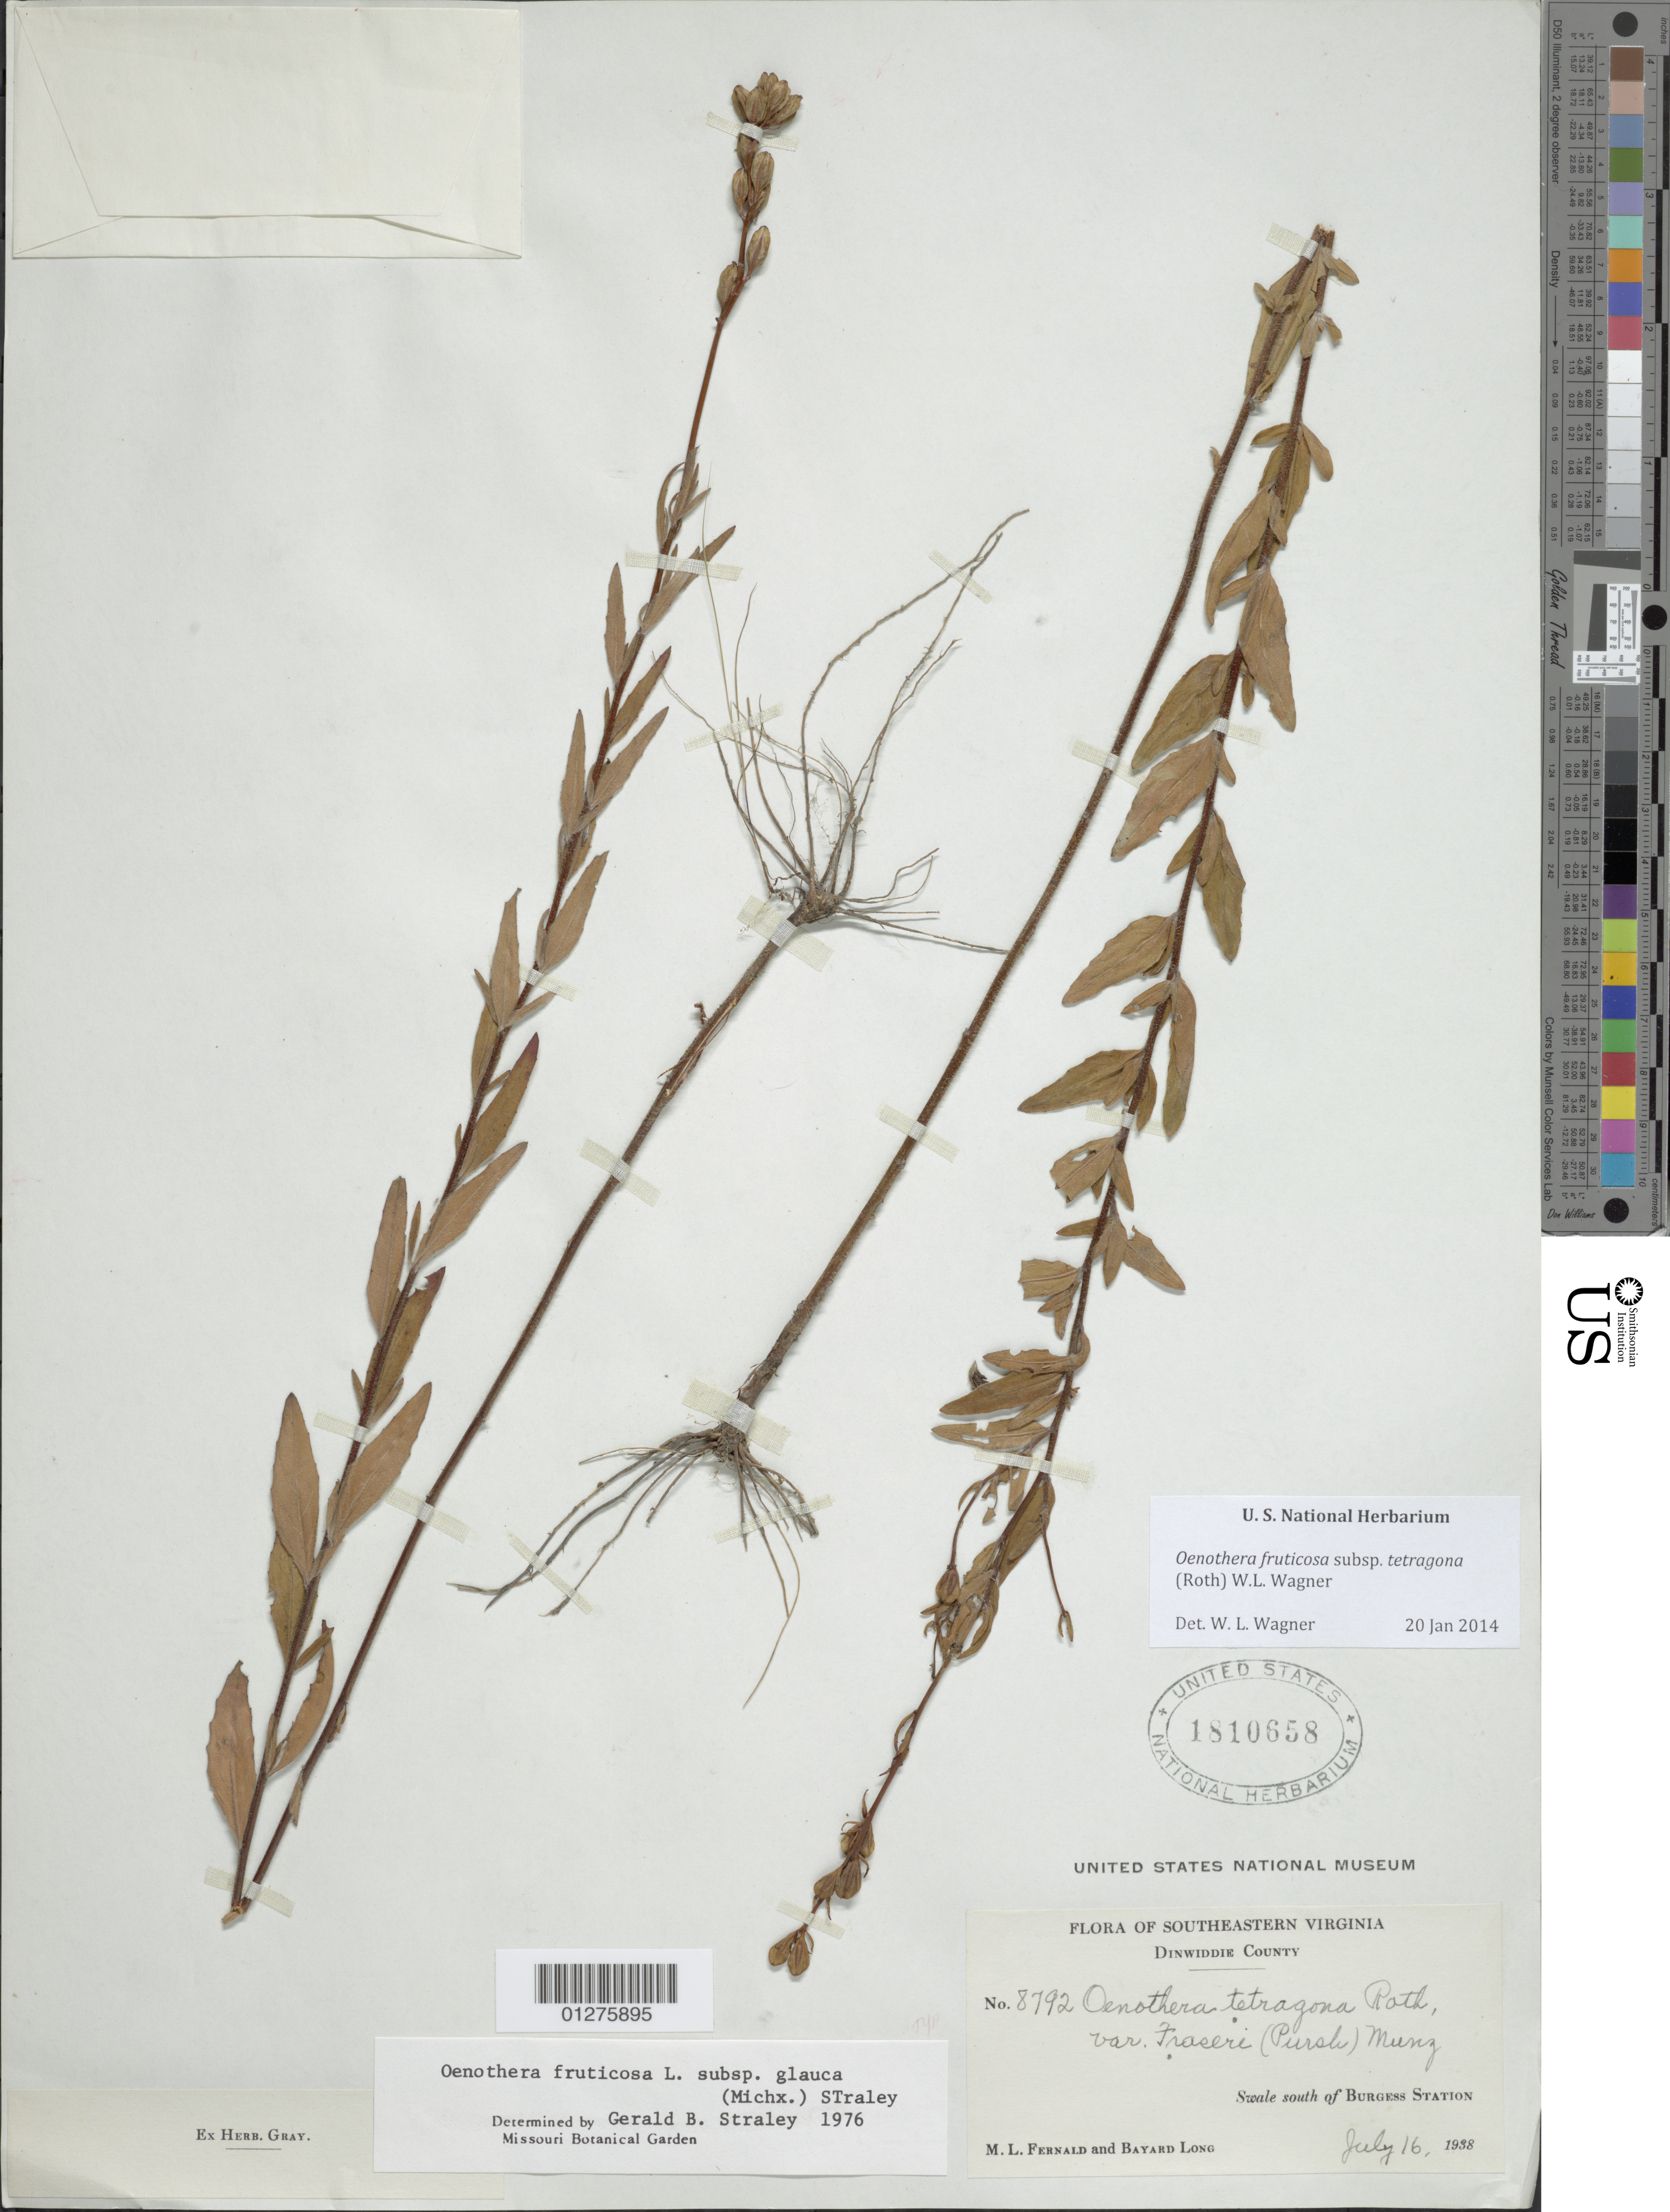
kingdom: Plantae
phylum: Tracheophyta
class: Magnoliopsida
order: Myrtales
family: Onagraceae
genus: Oenothera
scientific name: Oenothera fruticosa subsp. tetragona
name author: (Roth) W.L. Wagner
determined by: Wagner, W. L., (BOT), Smithsonian Institution - National Museum of Natural History (UNITED STATES)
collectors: M. L. Fernald & B. H. Long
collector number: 8792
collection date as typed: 16 Jul 1938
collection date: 1938-07-16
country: United States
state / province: Virginia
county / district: Dinwiddie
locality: Swale south of Burgess Station.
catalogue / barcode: US 1810658